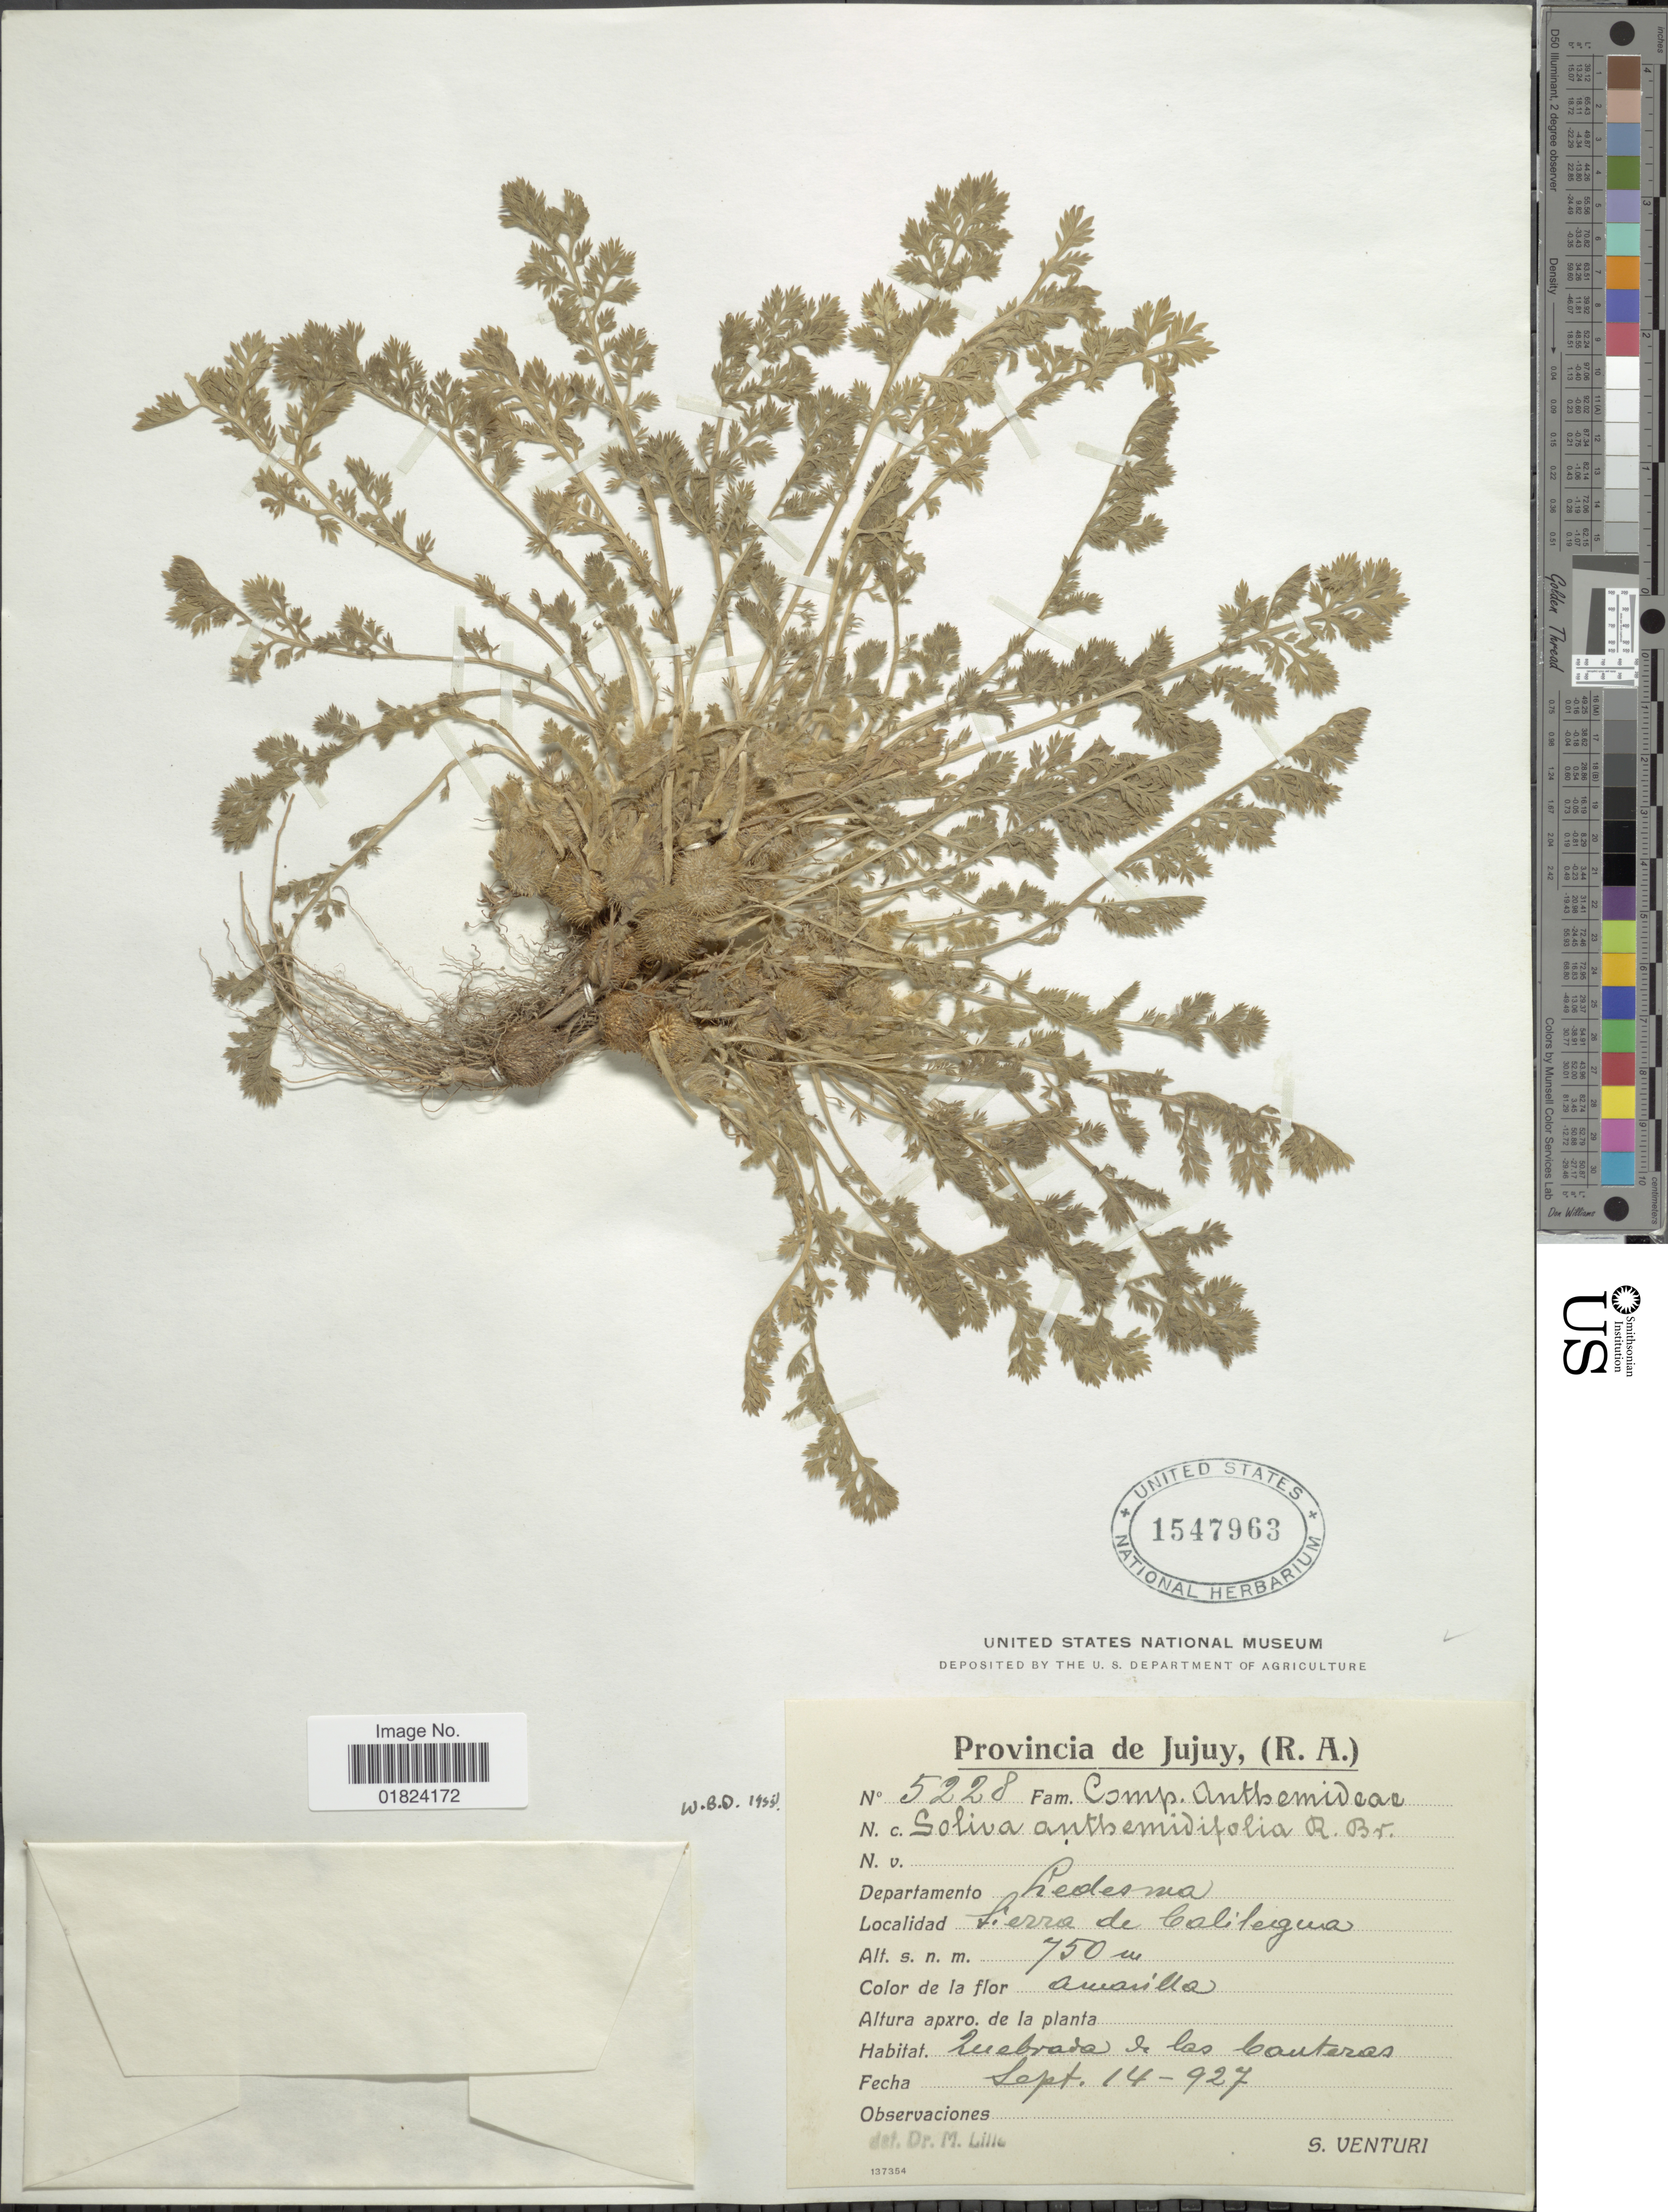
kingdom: Plantae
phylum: Tracheophyta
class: Magnoliopsida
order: Asterales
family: Asteraceae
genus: Soliva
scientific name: Soliva anthemifolia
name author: (Juss.) Sweet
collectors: S. Venturi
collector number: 5228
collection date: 1927-09-14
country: Argentina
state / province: Jujuy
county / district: Ledesma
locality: Sierra de Calilegua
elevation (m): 750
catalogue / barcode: US 1547963